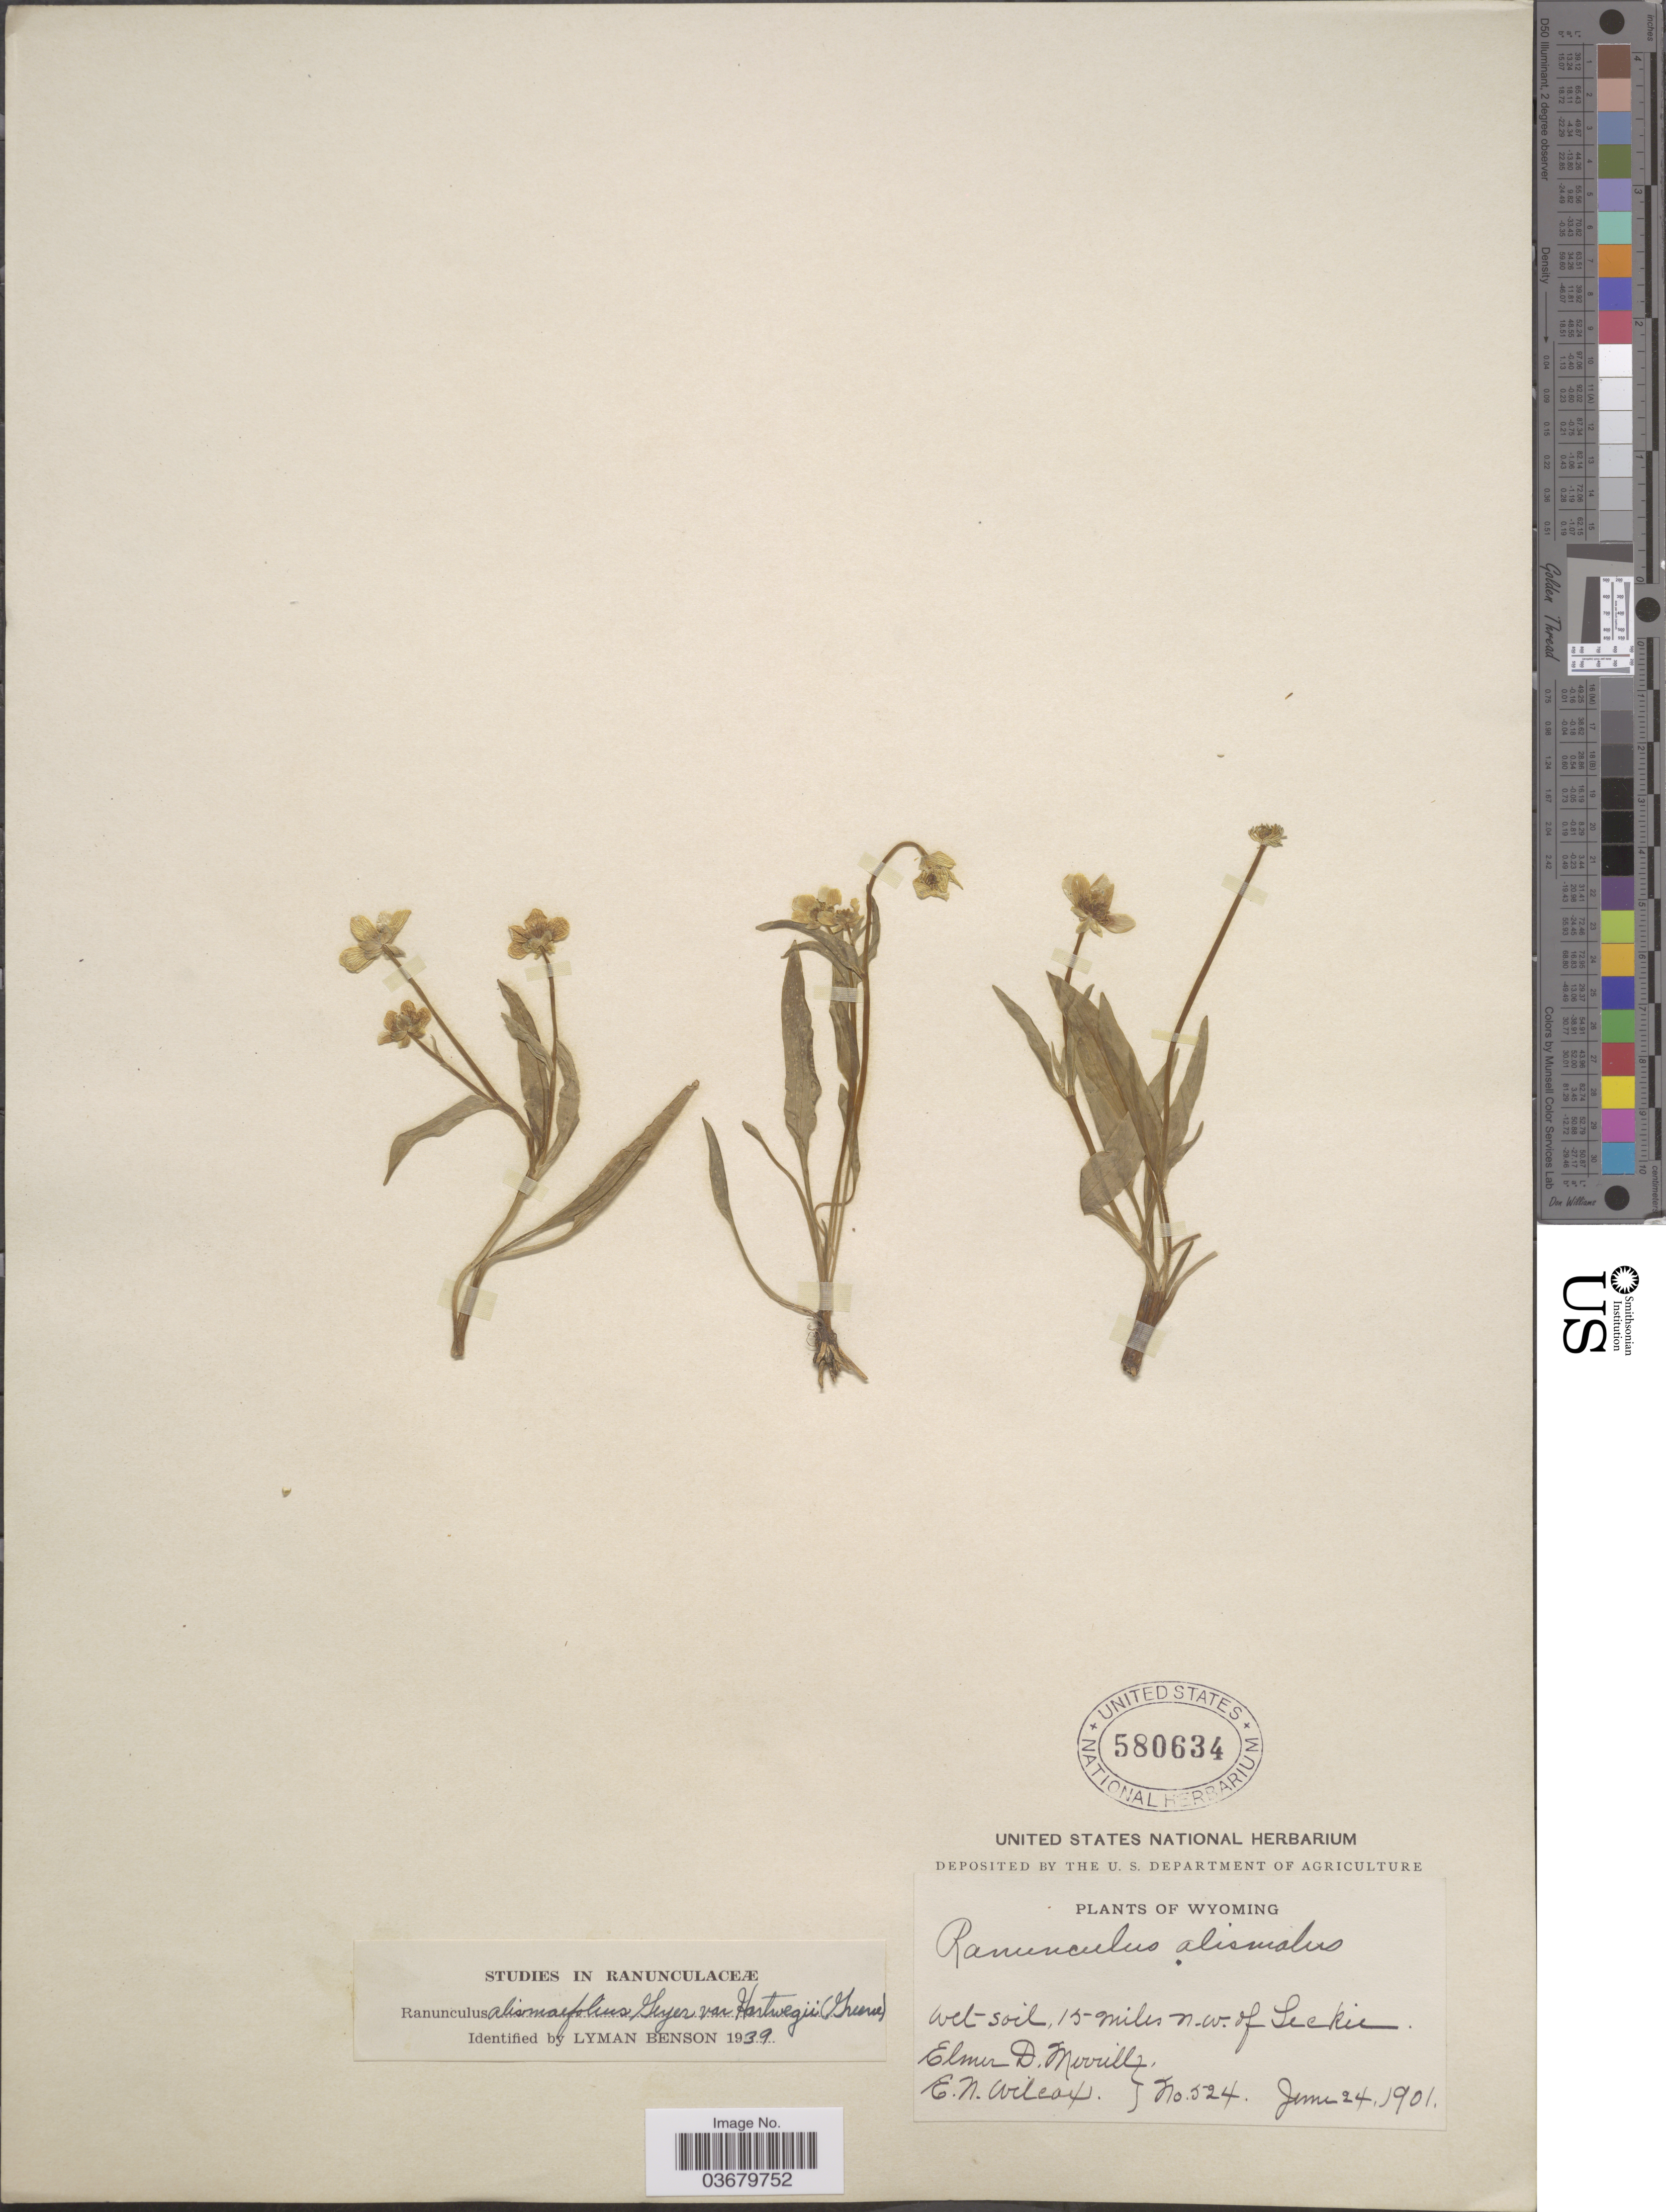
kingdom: Plantae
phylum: Tracheophyta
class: Magnoliopsida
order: Ranunculales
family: Ranunculaceae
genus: Ranunculus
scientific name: Ranunculus alismifolius var. hartwegii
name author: (Greene) Jeps.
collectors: E. D. Merrill & E. Wilcox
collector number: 524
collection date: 1901-06-24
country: United States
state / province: Wyoming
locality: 15 miles n.w. of Leckie.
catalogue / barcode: US 580634